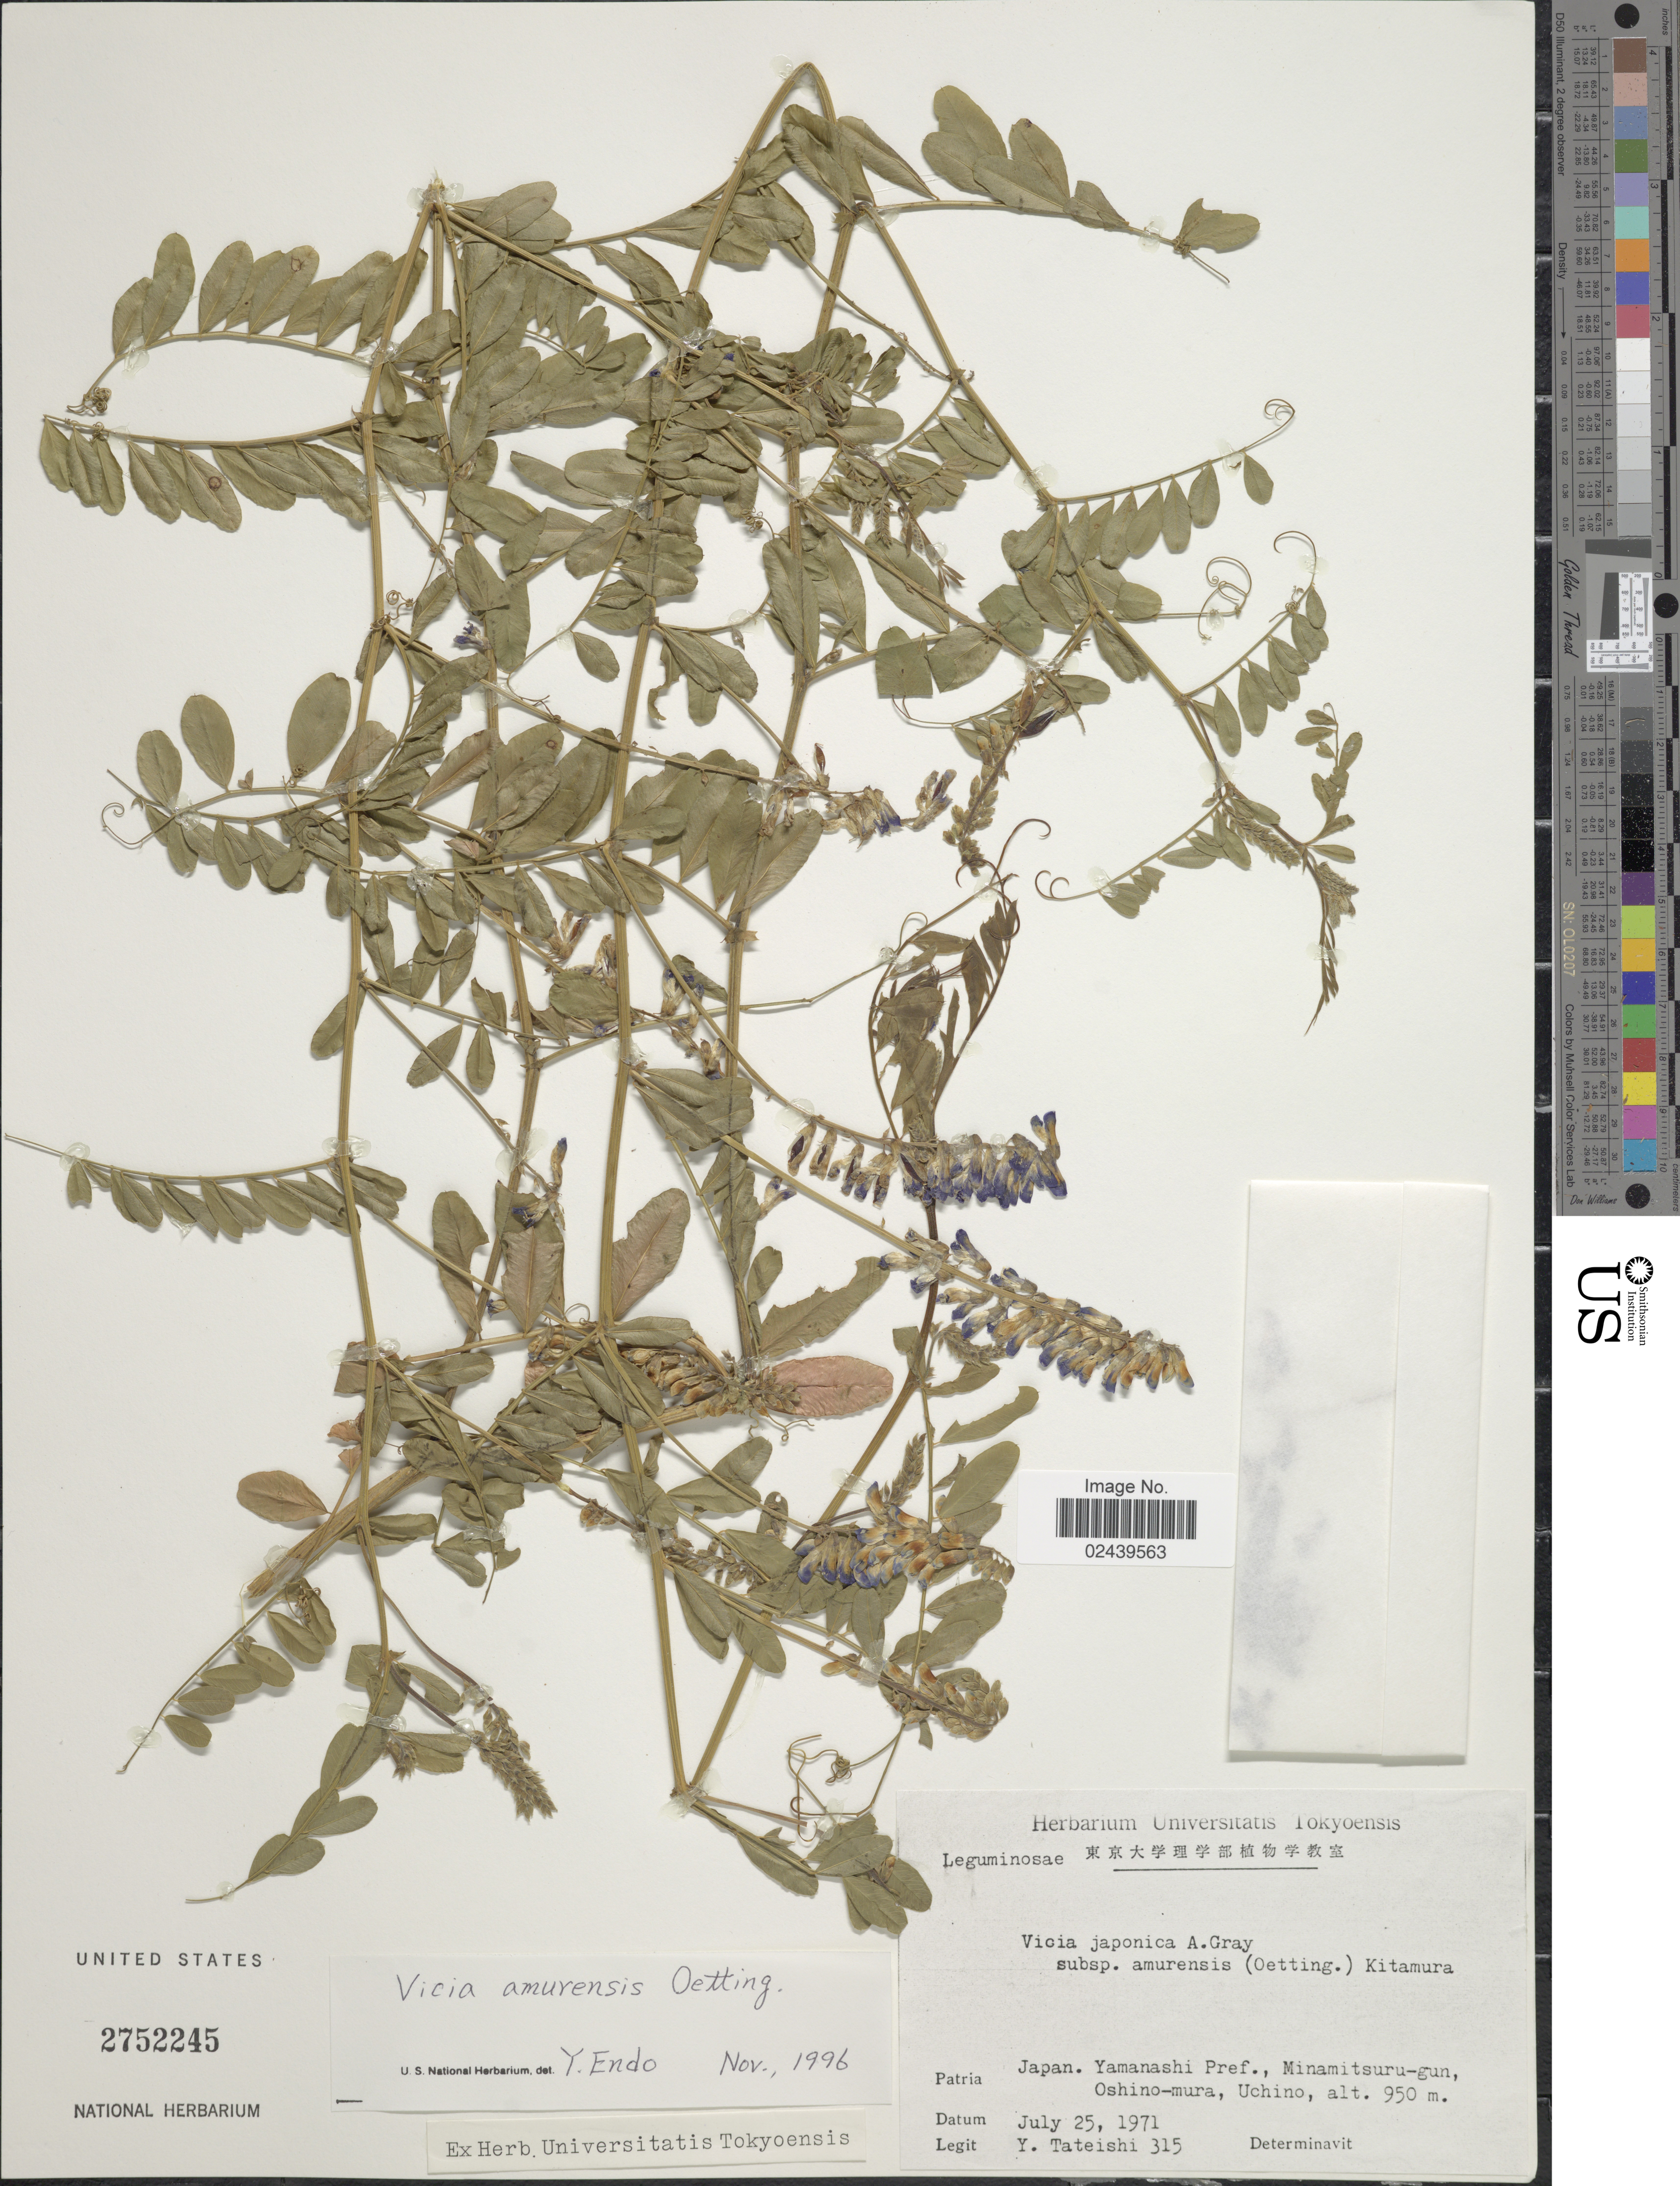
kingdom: Plantae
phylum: Tracheophyta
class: Magnoliopsida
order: Fabales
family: Fabaceae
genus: Vicia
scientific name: Vicia amurensis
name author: Oett.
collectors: Y. Tateishi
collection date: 1971-07-25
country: Japan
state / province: Yamanasi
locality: Yamanashi Pref., Minamitsuru-gun, Oshino-mura, Ochino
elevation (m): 950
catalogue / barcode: US 2752245